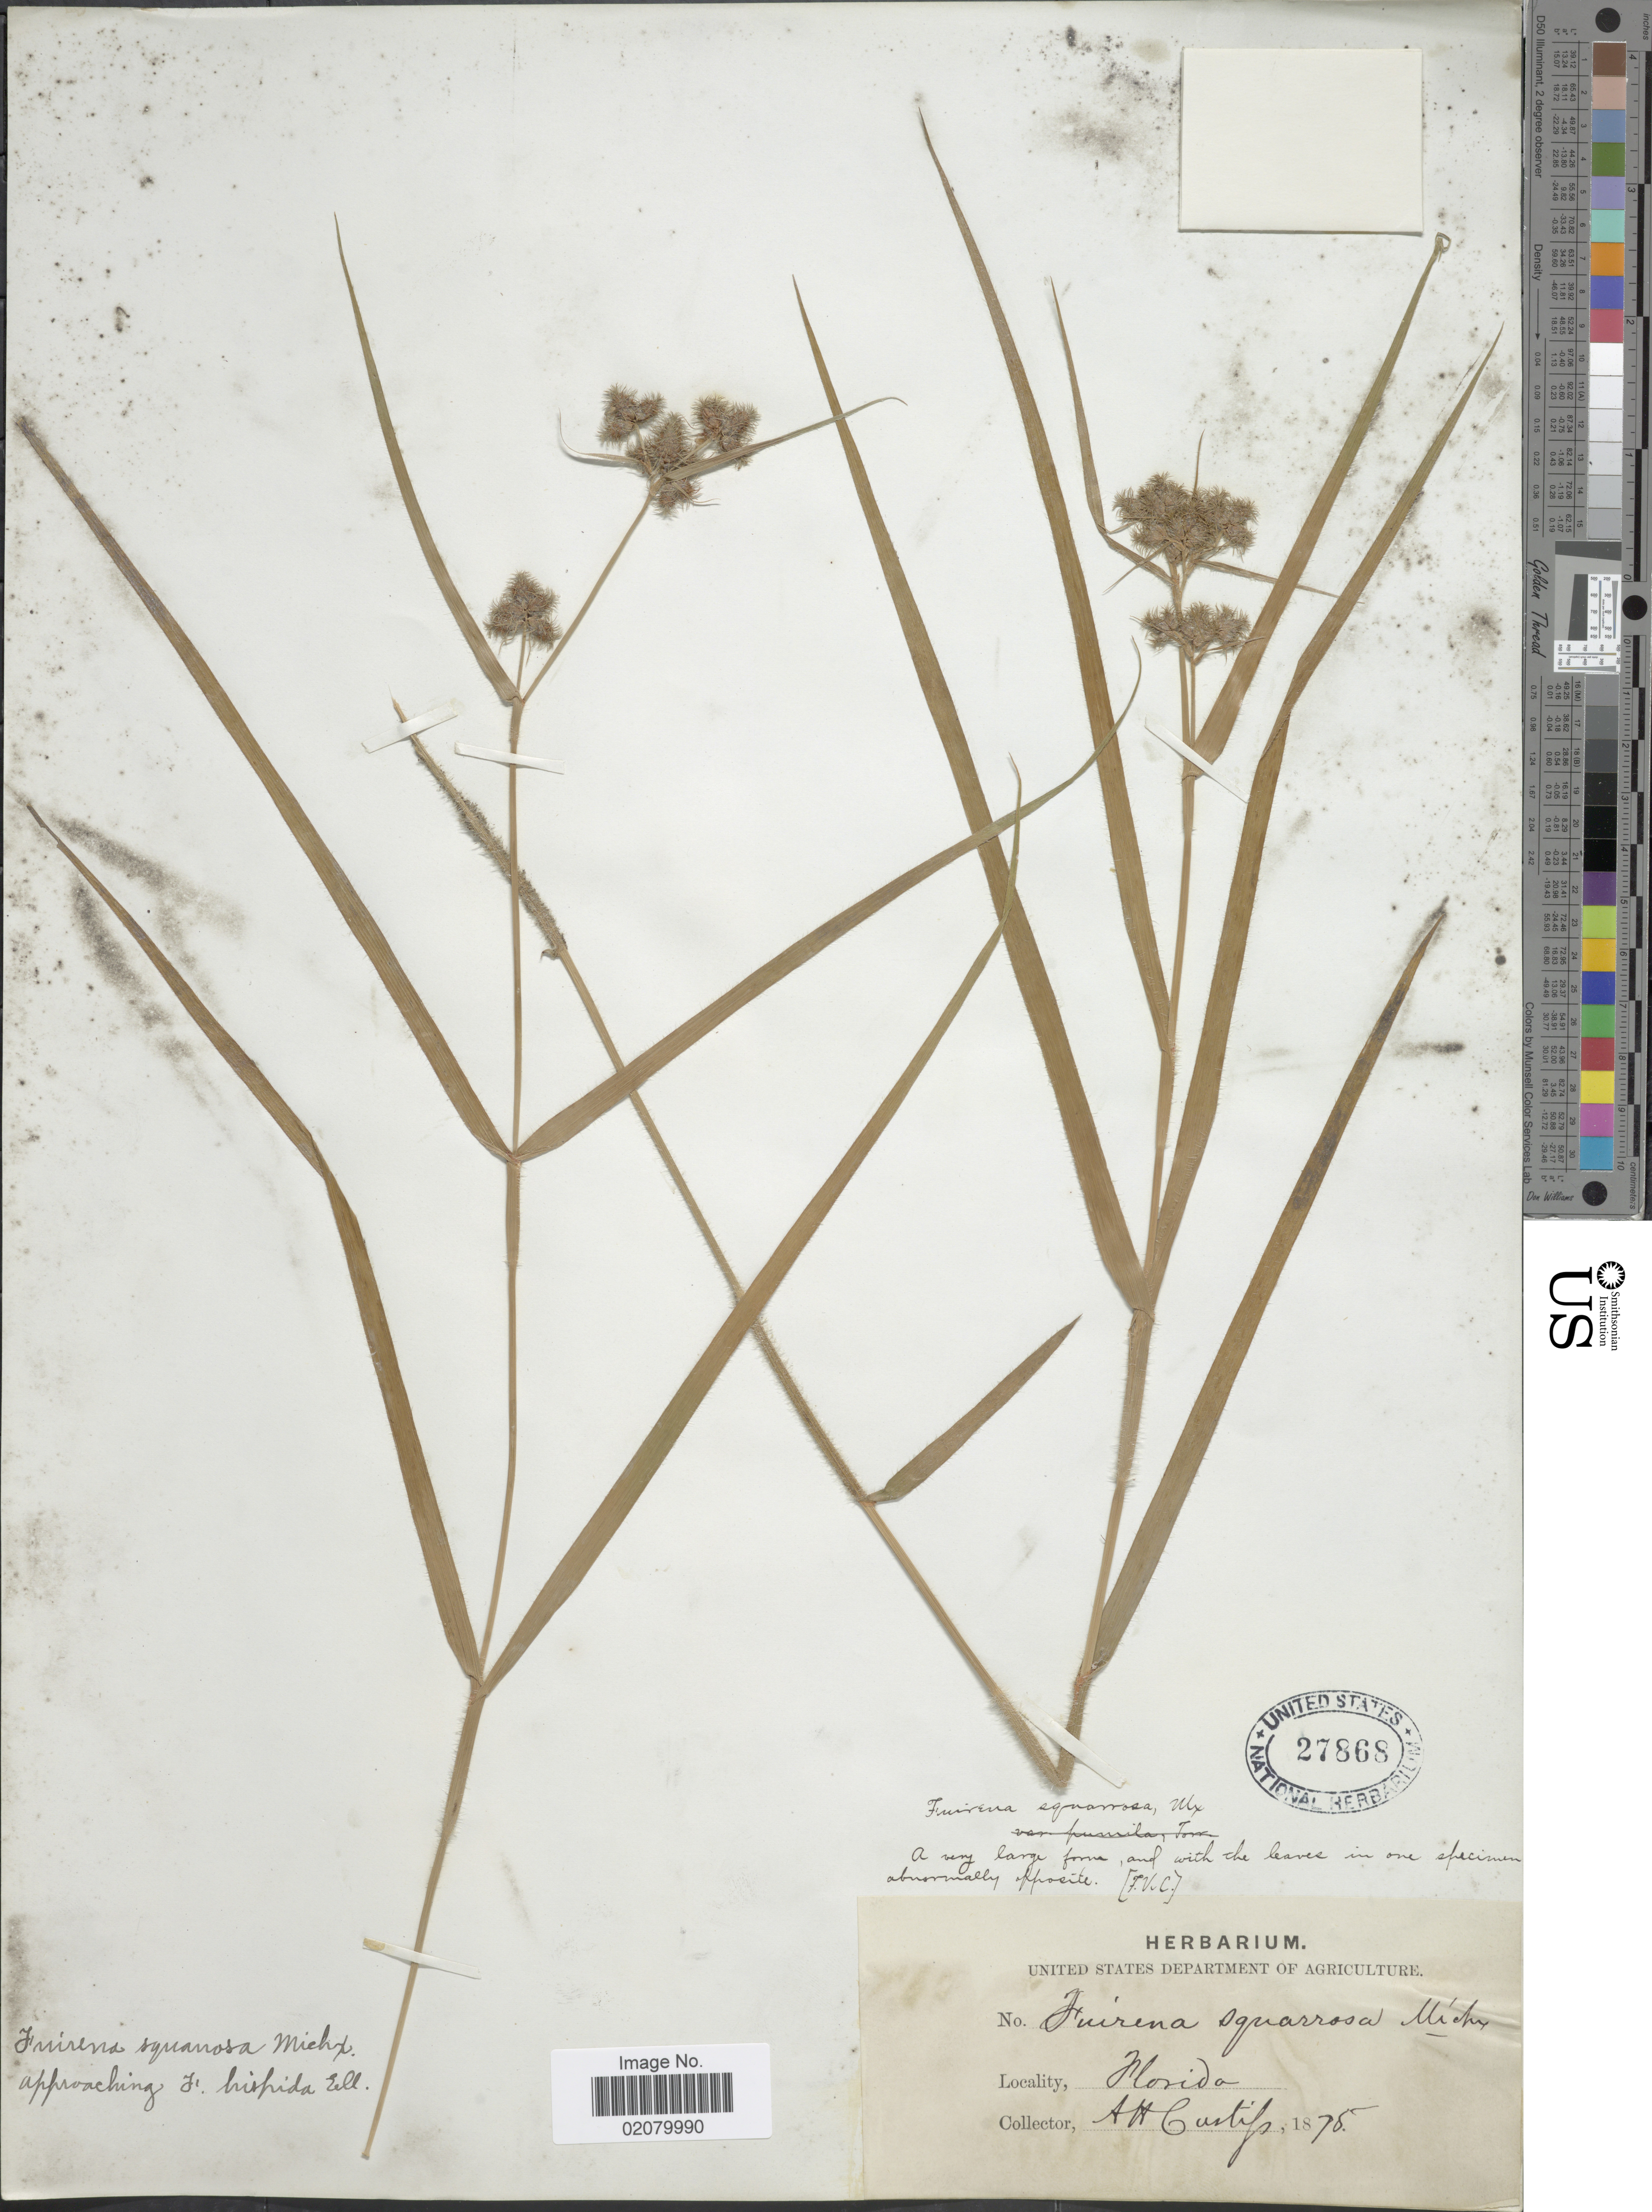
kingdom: Plantae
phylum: Tracheophyta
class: Liliopsida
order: Poales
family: Cyperaceae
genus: Fuirena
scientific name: Fuirena squarrosa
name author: Michx.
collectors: A. H. Curtiss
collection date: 1875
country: United States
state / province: Florida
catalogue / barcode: US 27868